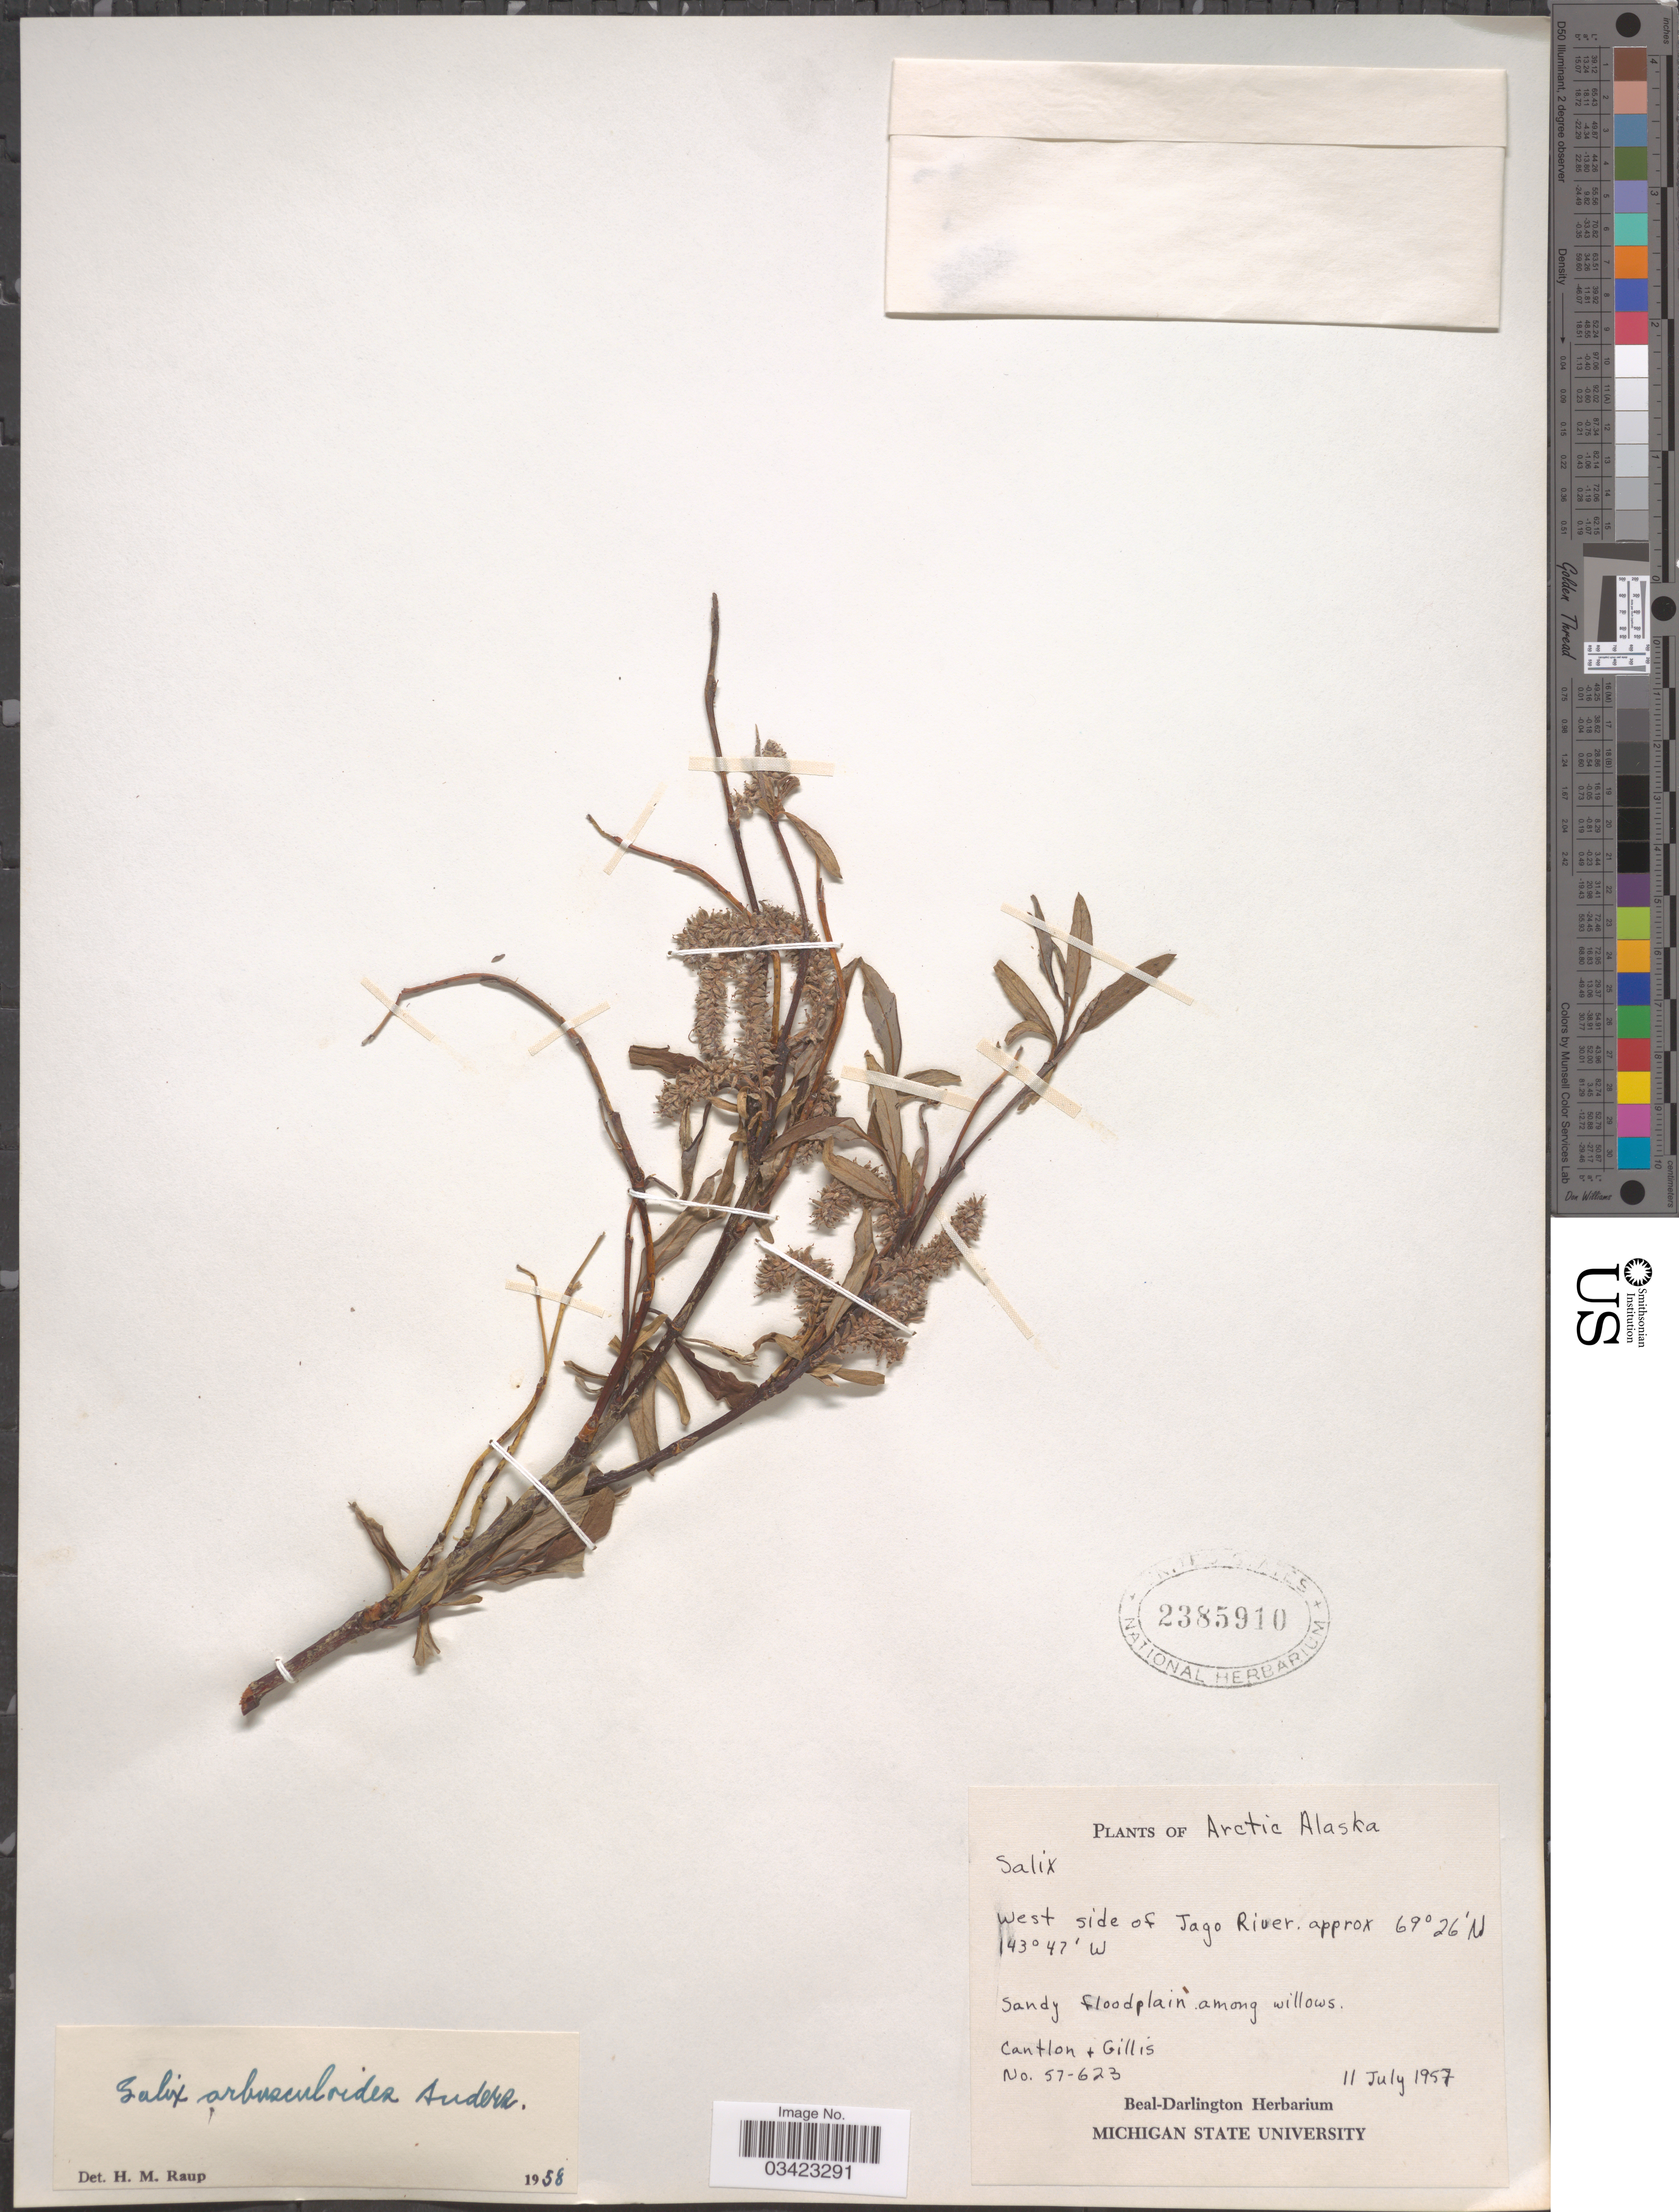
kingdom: Plantae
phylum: Tracheophyta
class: Magnoliopsida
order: Malpighiales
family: Salicaceae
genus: Salix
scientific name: Salix arbusculoides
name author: Andersson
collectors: Cantlon & -. Gillis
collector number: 57-623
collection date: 1957-07-11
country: United States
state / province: Alaska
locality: Arctic Alaska. West side of Jago River.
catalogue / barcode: US 2385910